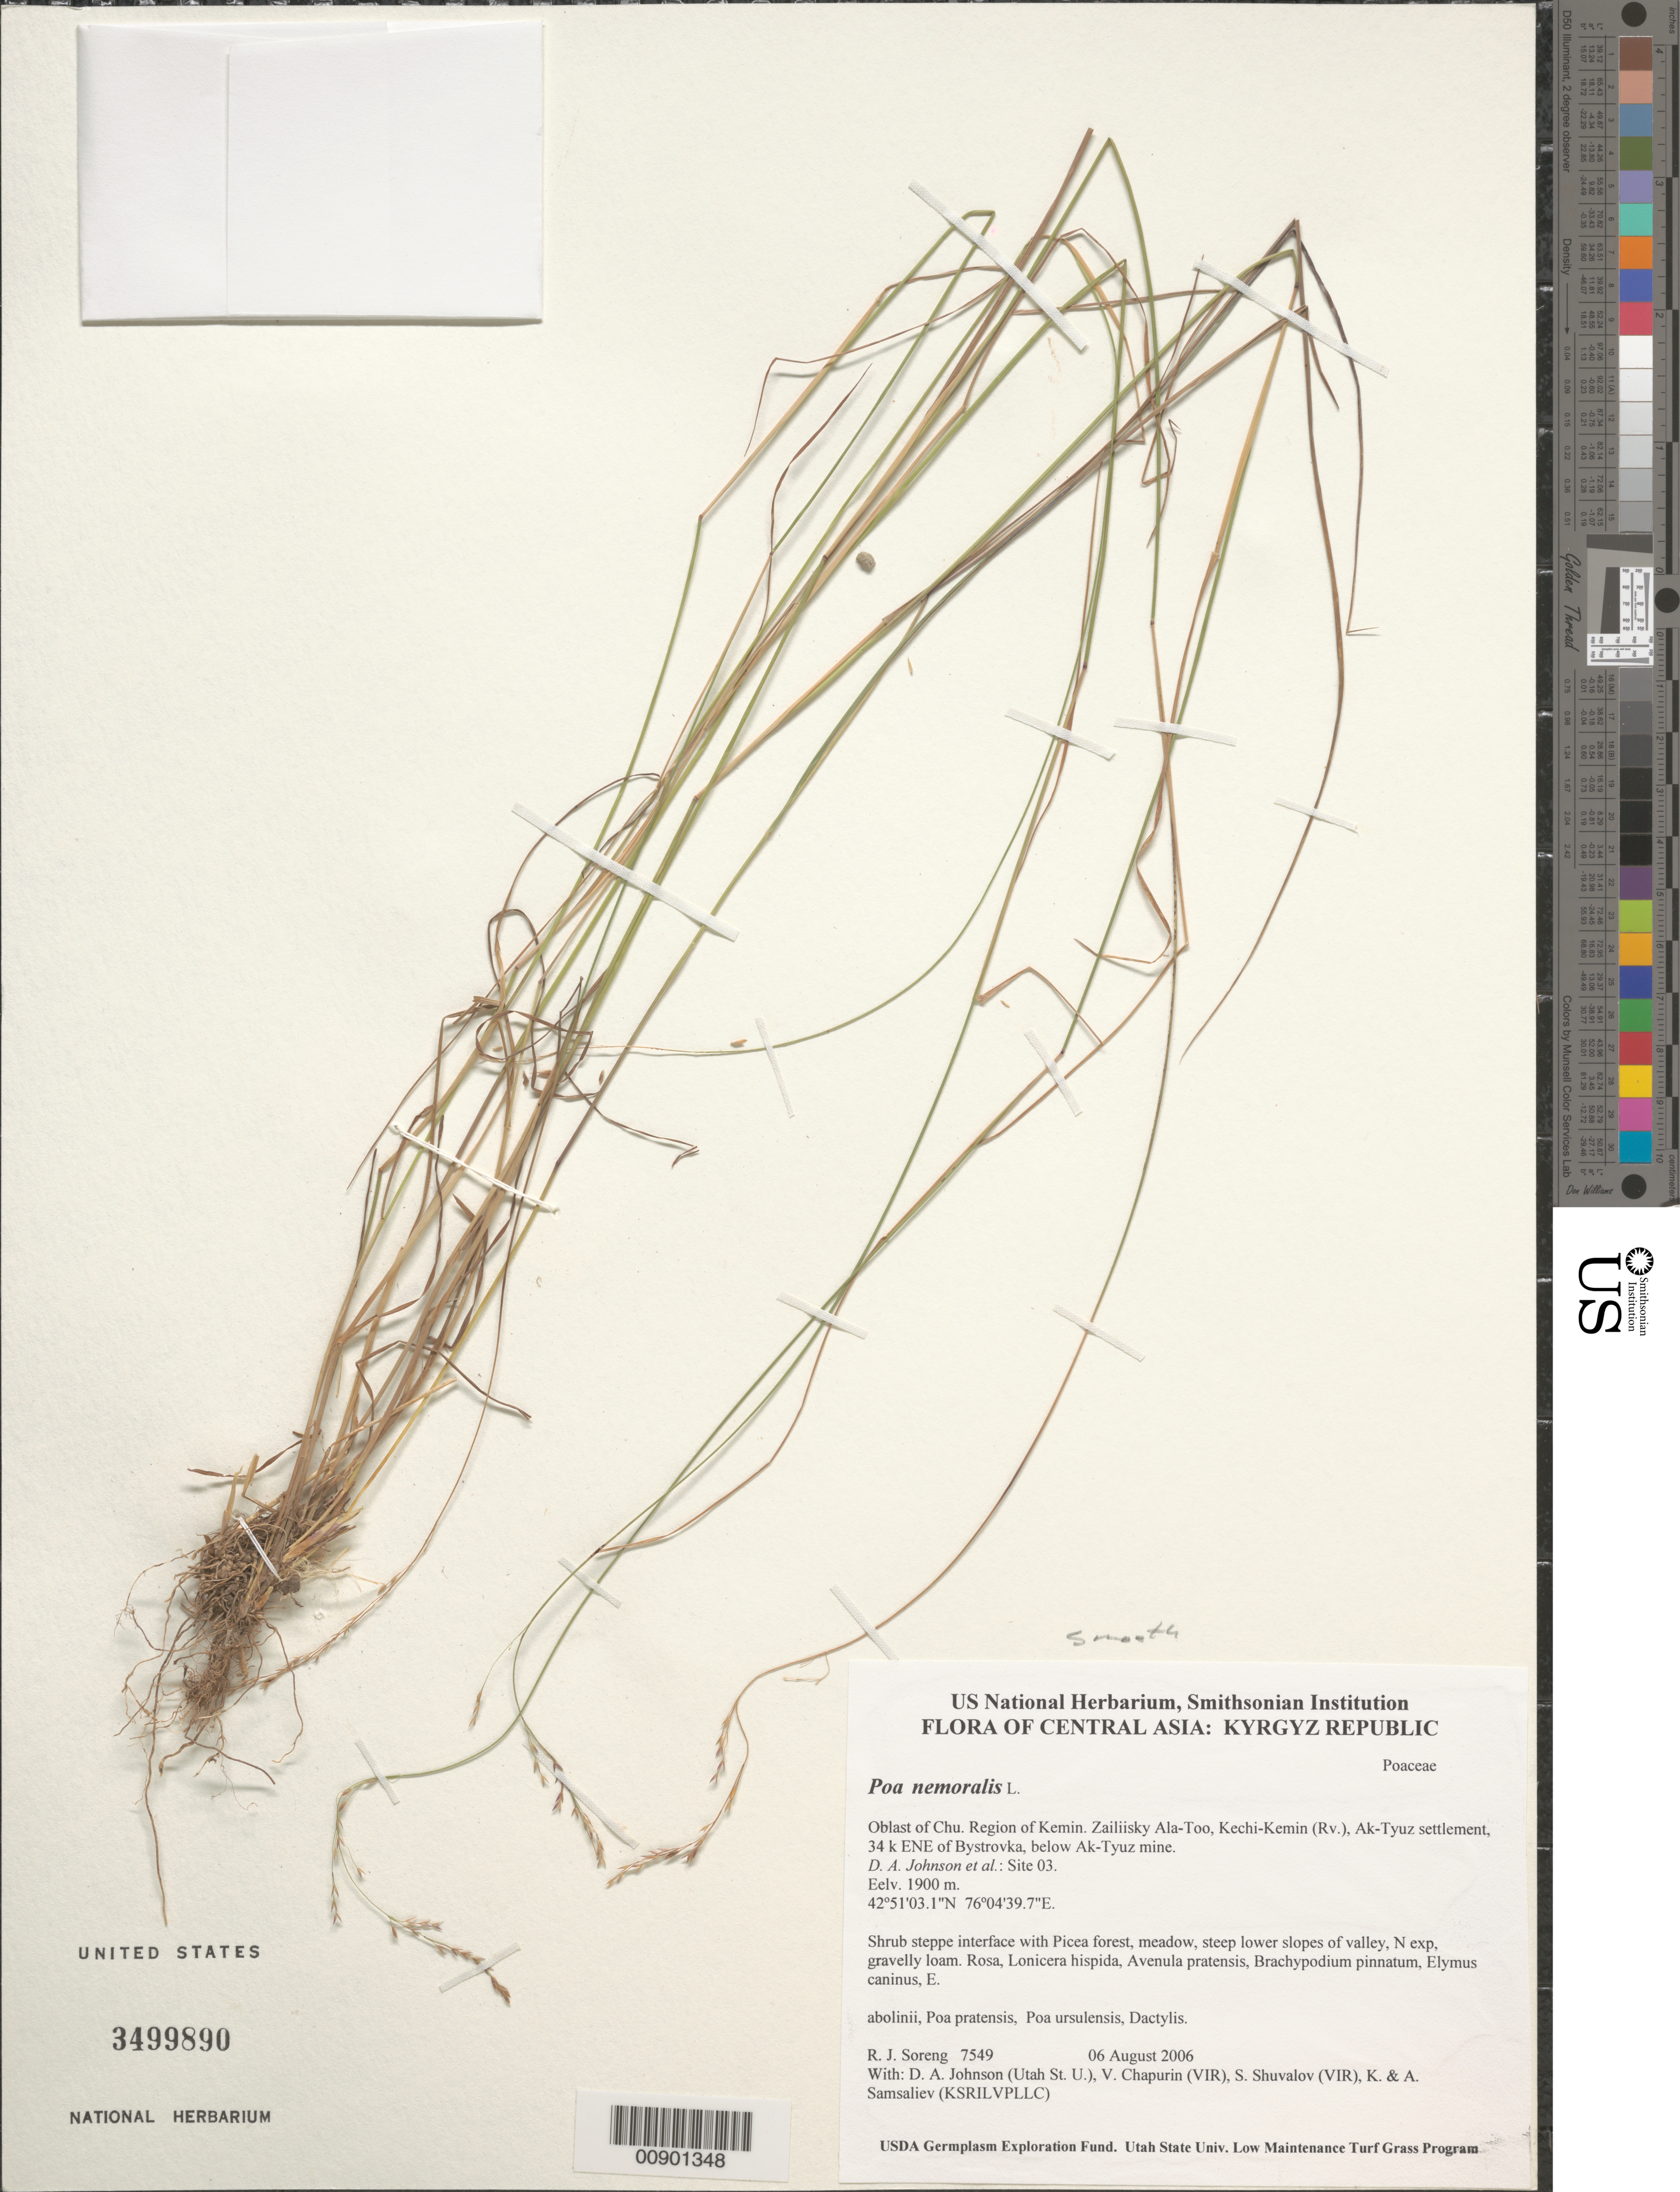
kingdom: Plantae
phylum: Tracheophyta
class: Liliopsida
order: Poales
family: Poaceae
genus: Poa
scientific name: Poa nemoralis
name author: L.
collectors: R. J. Soreng, D. Johnson, S. Shuvalov, V. Chapurin, K. Samsaliev & A. Samsaliev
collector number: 7549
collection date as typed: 06 Aug 2006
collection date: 2006-08-06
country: Kyrgyzstan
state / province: Chu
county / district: Kemin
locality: Zailiisky Ala-Too, Kechi-Kemin (Rv.), Ak-Tyuz settlement, 34 km ENE of Bystrovka, below Ak-Tyuz mine.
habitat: Shrub steppe interface with Picea forest, meadow, steep lower slopes of valley, N exp, gravelly loam.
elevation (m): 1900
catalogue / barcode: US 3499890